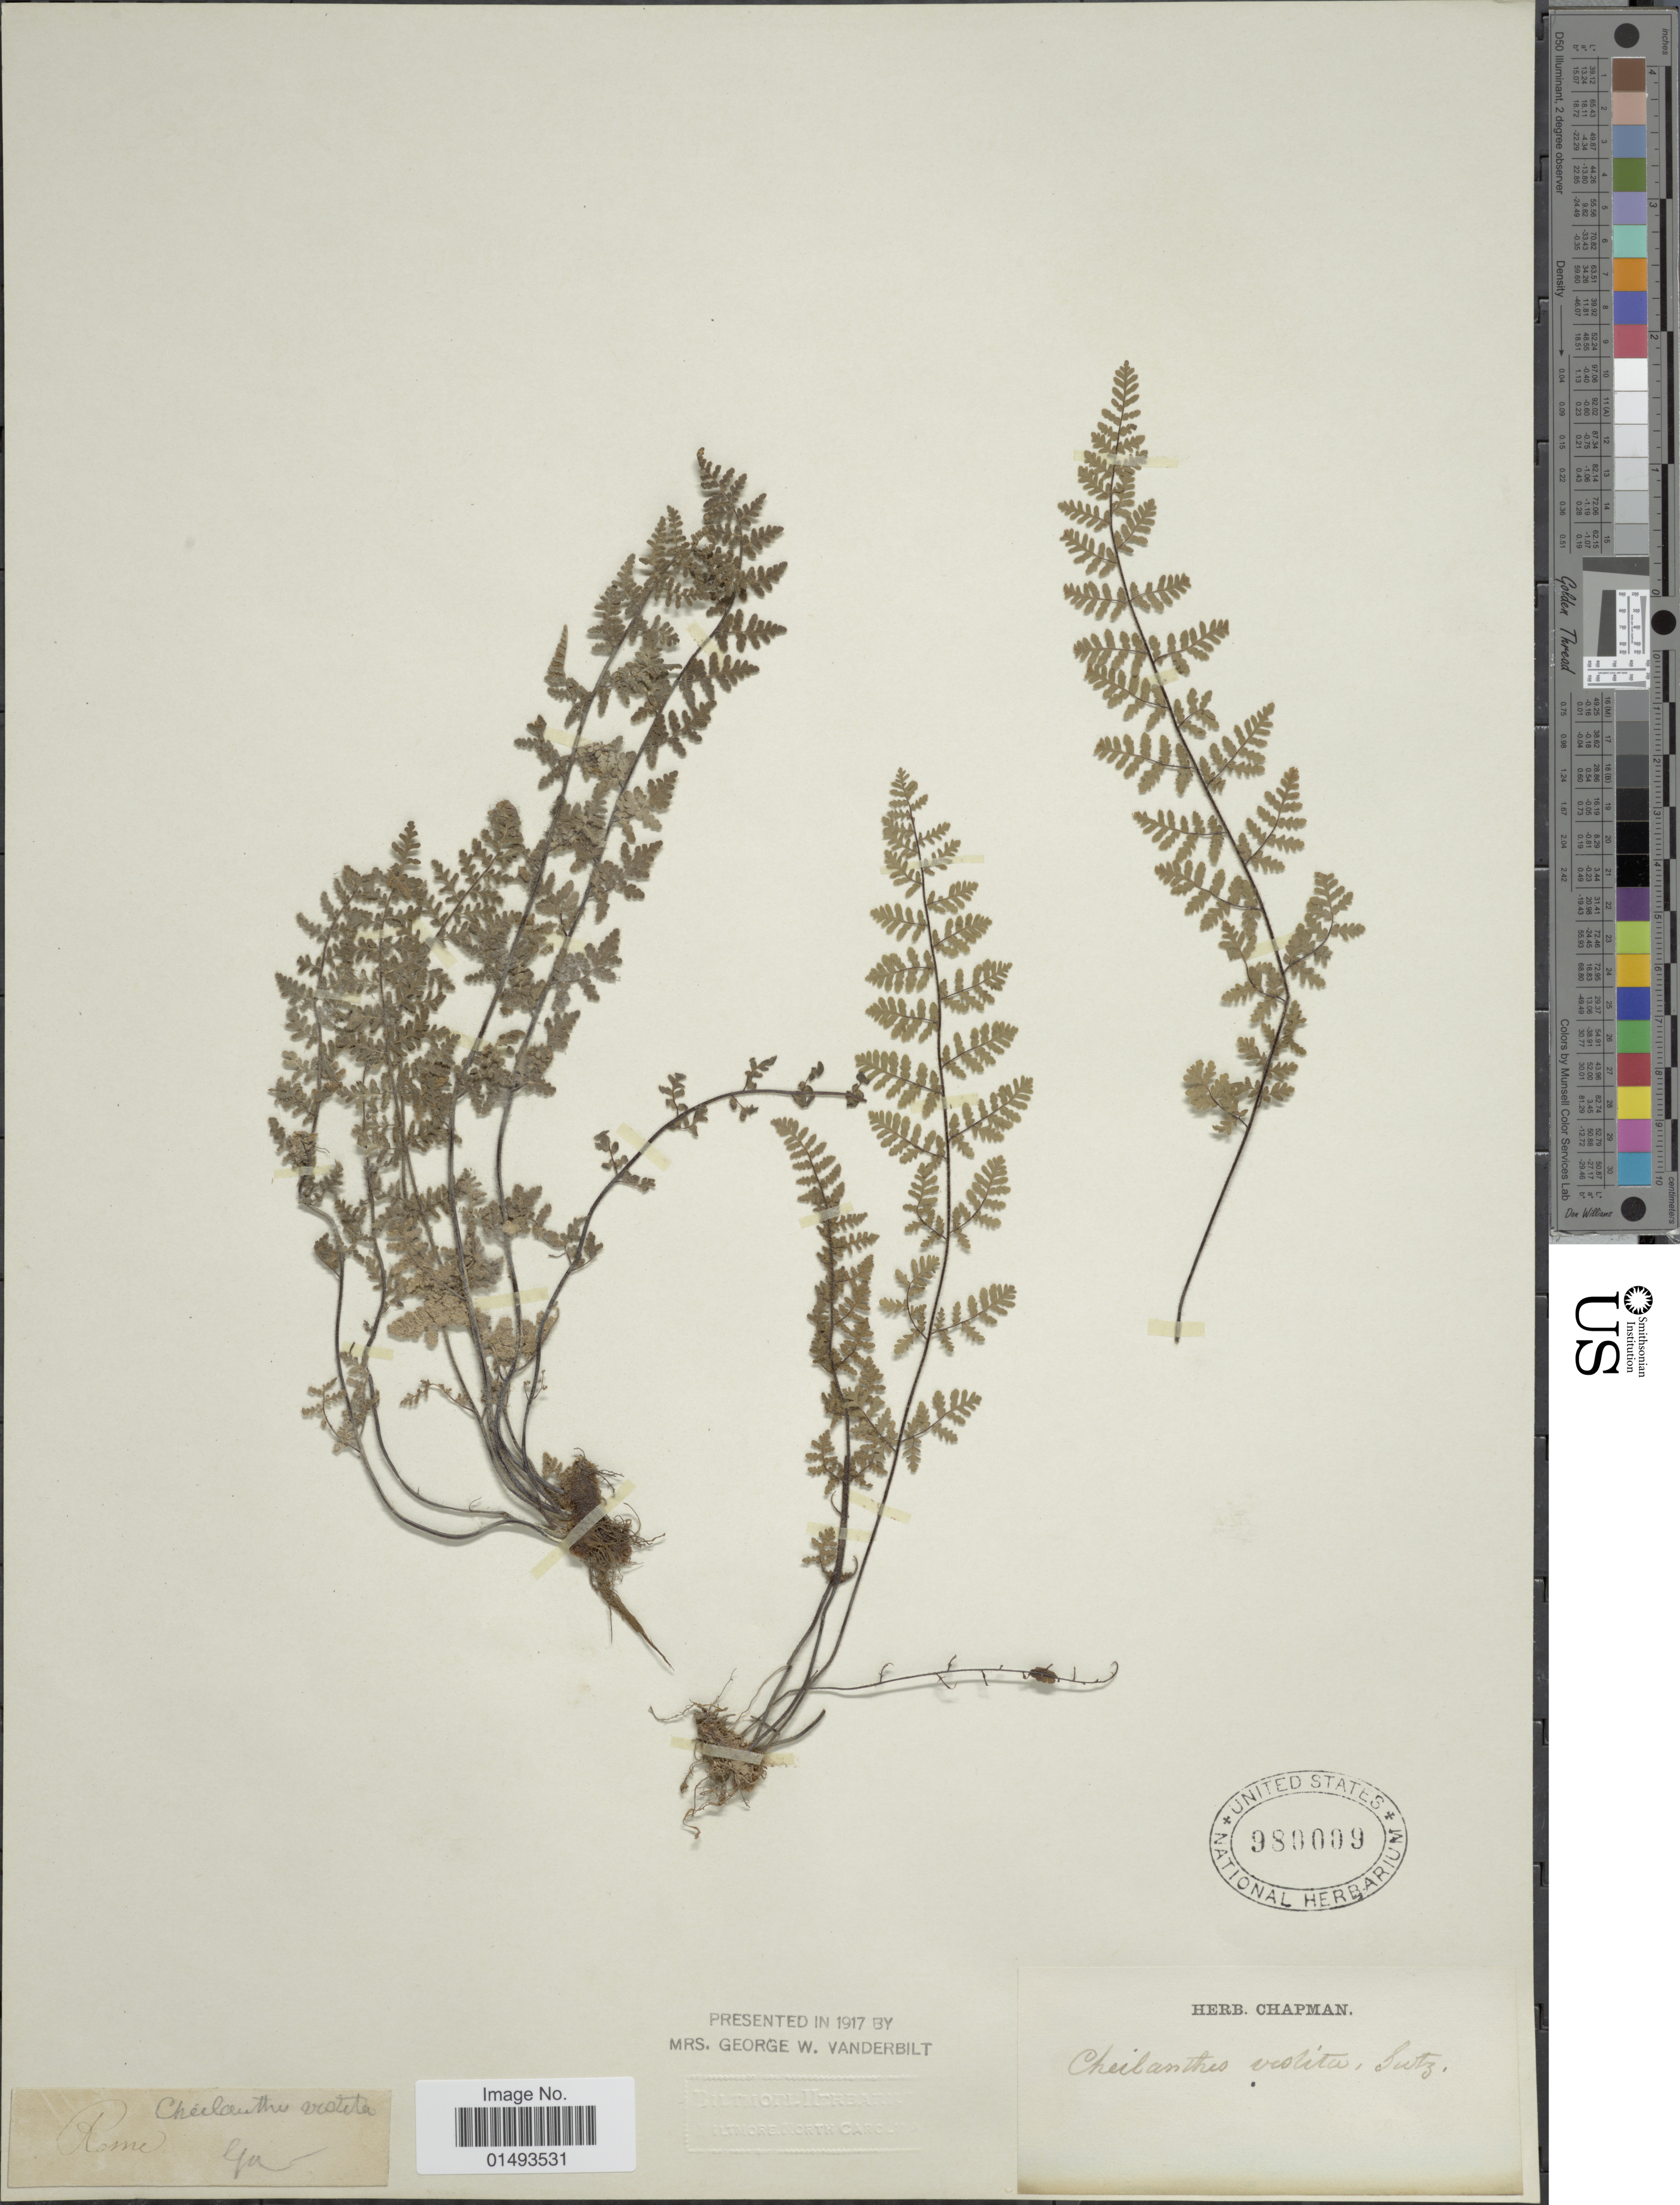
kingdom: Plantae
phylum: Tracheophyta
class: Polypodiopsida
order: Polypodiales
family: Pteridaceae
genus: Myriopteris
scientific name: Myriopteris lanosa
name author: (Michx.) Grusz & Windham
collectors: ex herb. Chapman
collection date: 1917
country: Italy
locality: Rome [interpreted] [unsure placement]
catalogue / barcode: US 980009